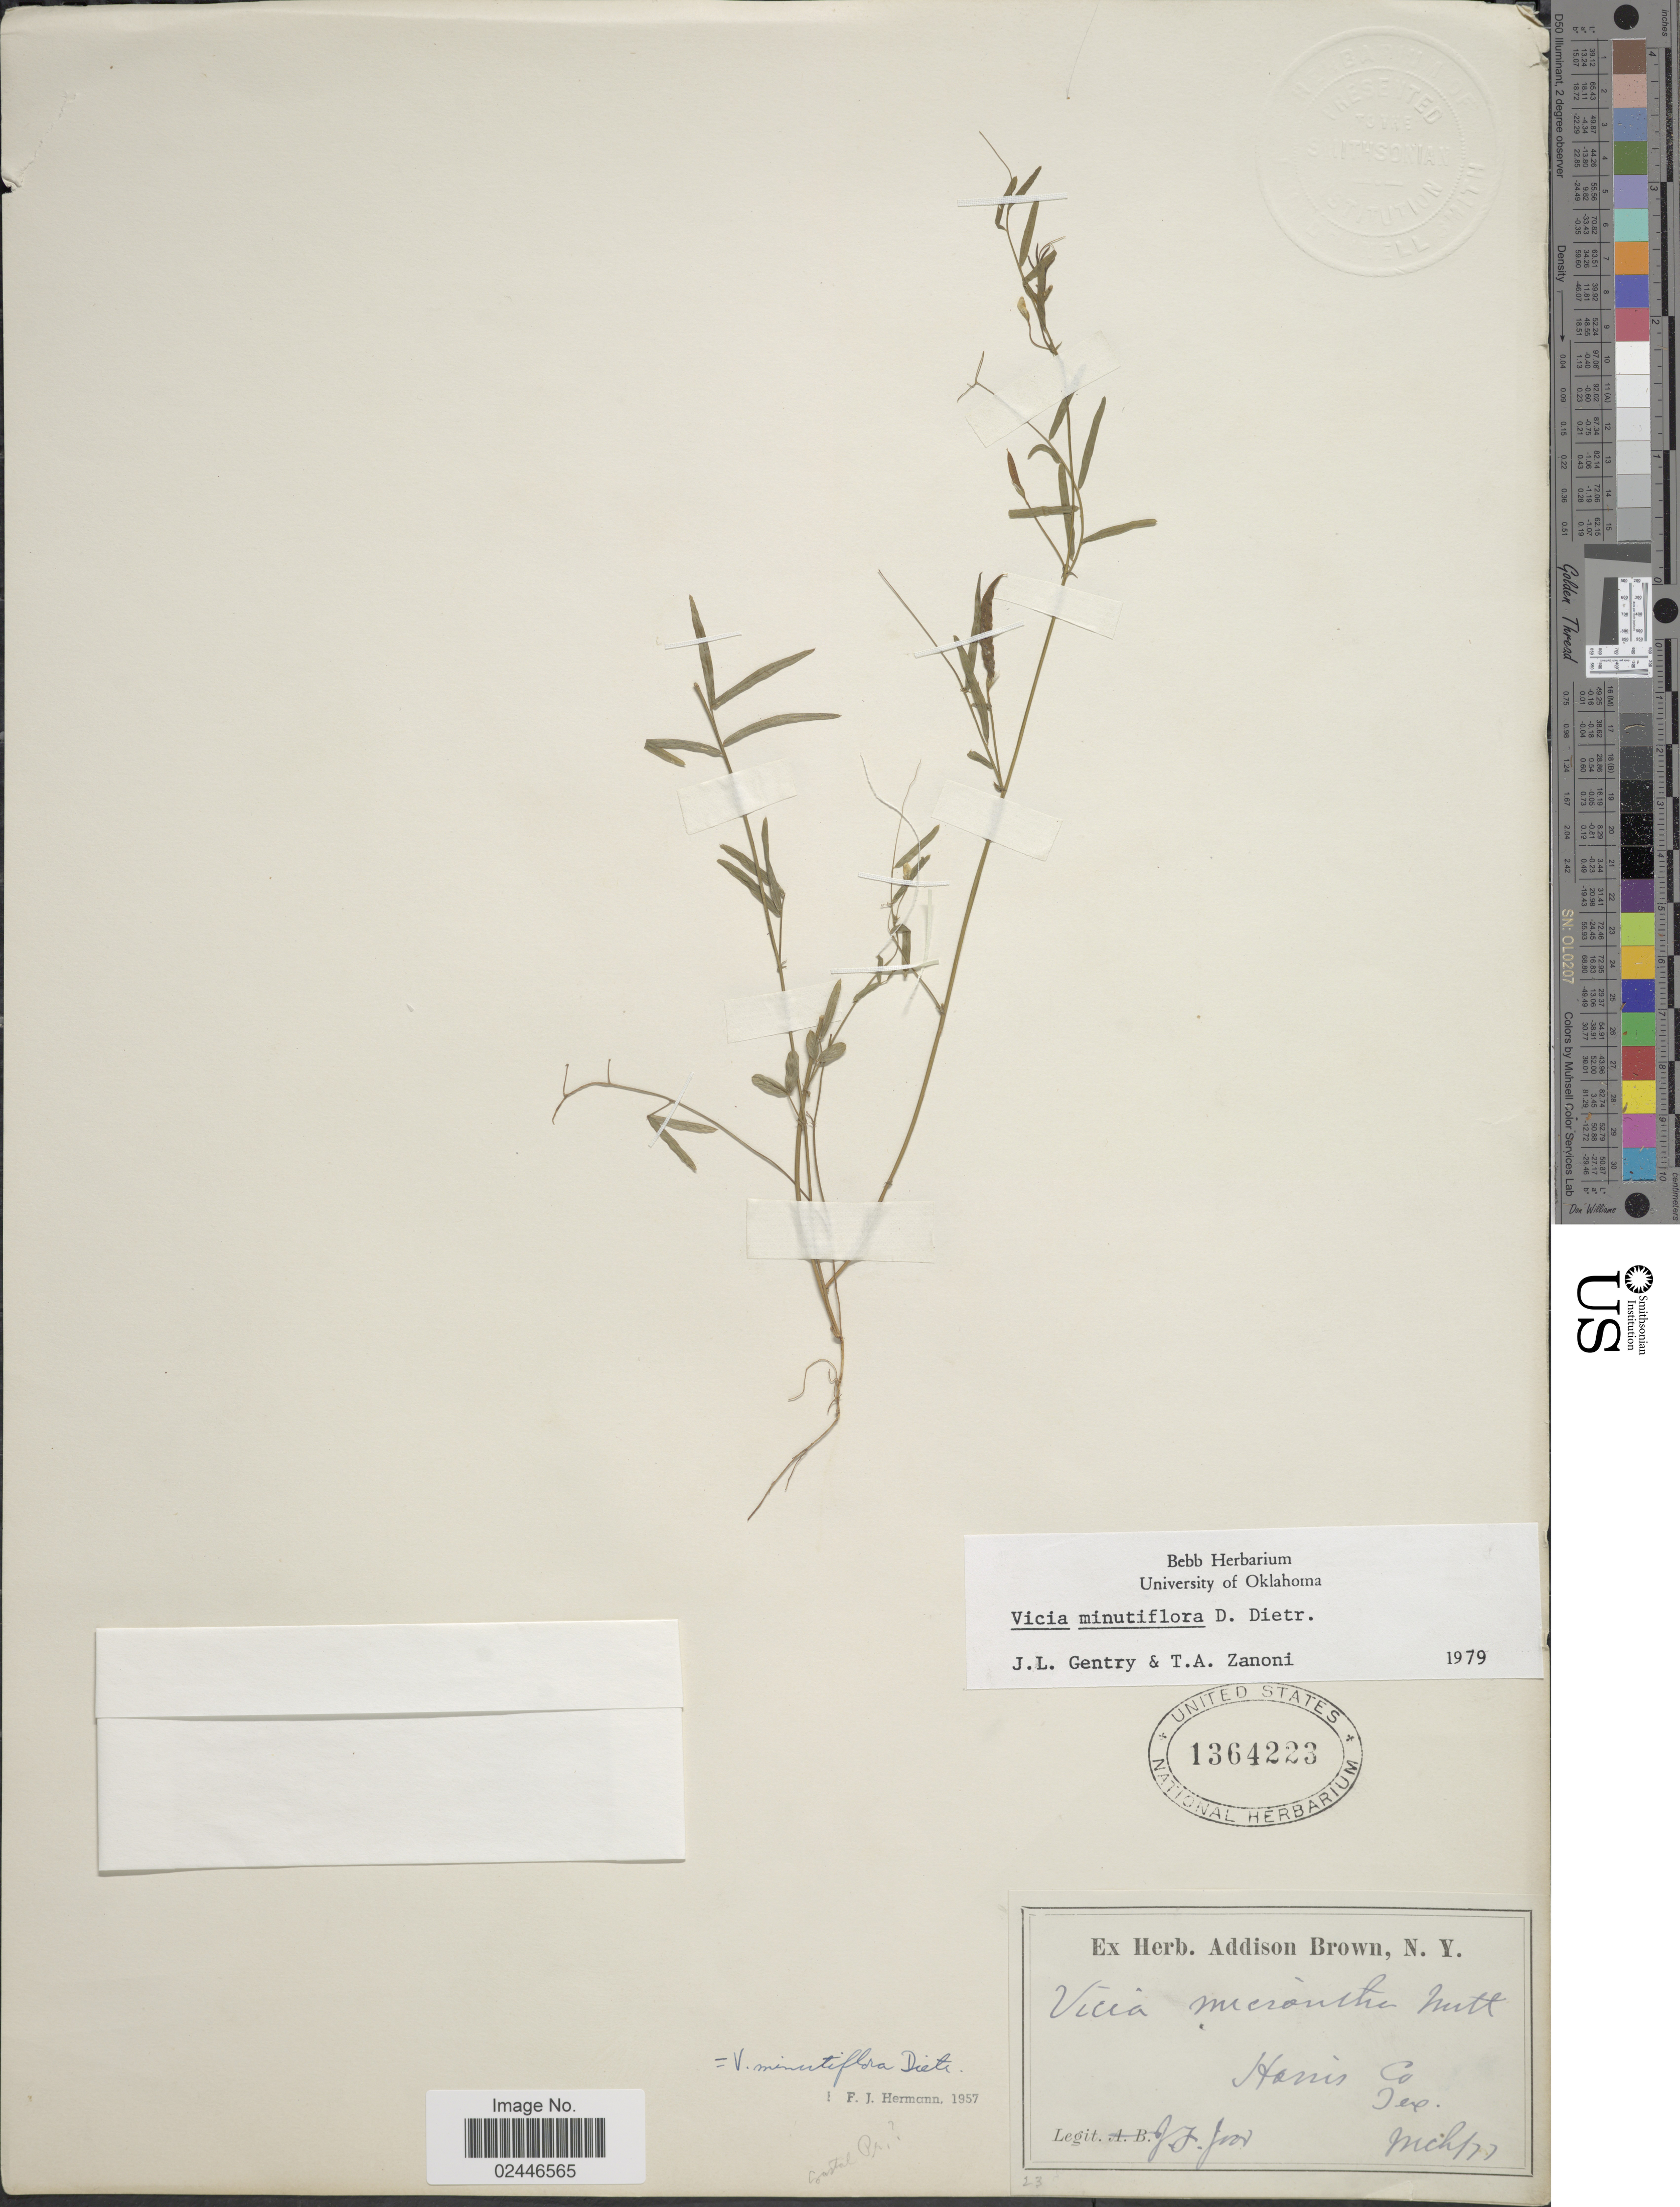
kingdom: Plantae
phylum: Tracheophyta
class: Magnoliopsida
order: Fabales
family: Fabaceae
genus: Vicia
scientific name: Vicia minutiflora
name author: D. Dietr.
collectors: J. F. Joor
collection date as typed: Transcribed d/m/y: /3/77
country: United States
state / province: Texas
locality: Harris Co,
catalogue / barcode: US 1364223